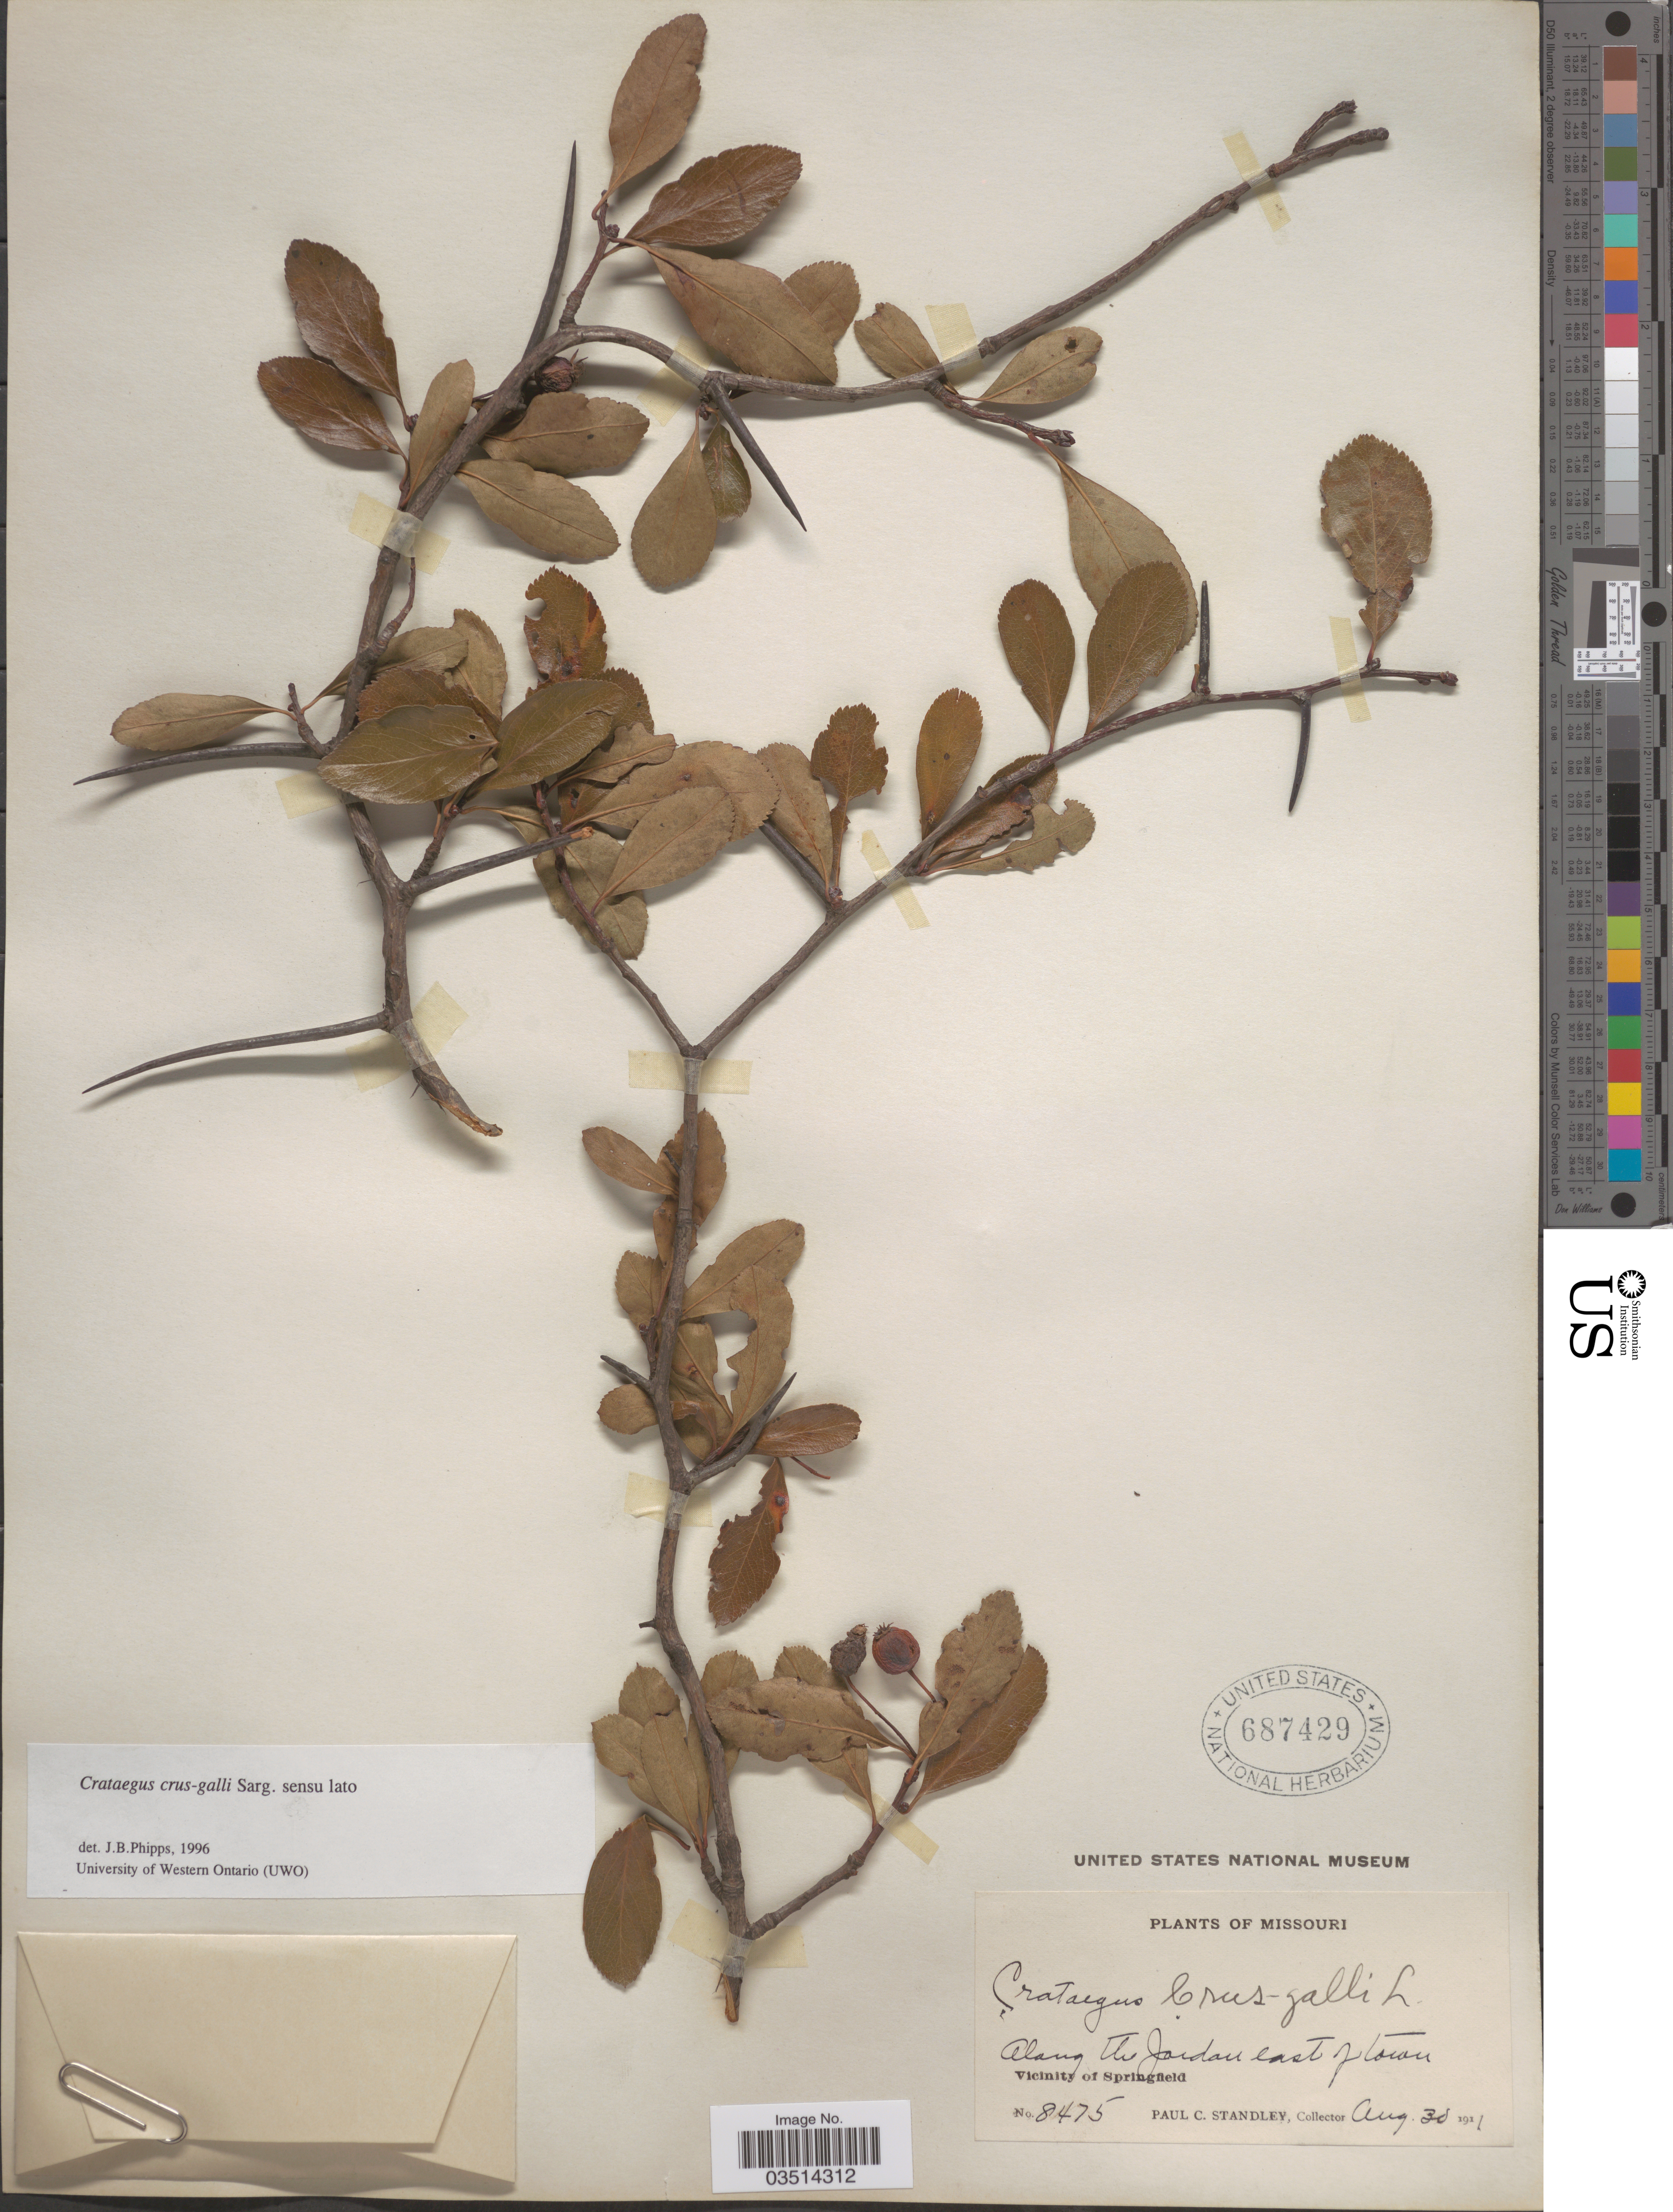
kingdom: Plantae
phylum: Tracheophyta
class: Magnoliopsida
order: Rosales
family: Rosaceae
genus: Crataegus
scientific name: Crataegus crus-galli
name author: L.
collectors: P. C. Standley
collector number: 8475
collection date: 1911-08-30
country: United States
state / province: Missouri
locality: Along The Jordan East of Town. Vicinity of Springfield.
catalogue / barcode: US 687429